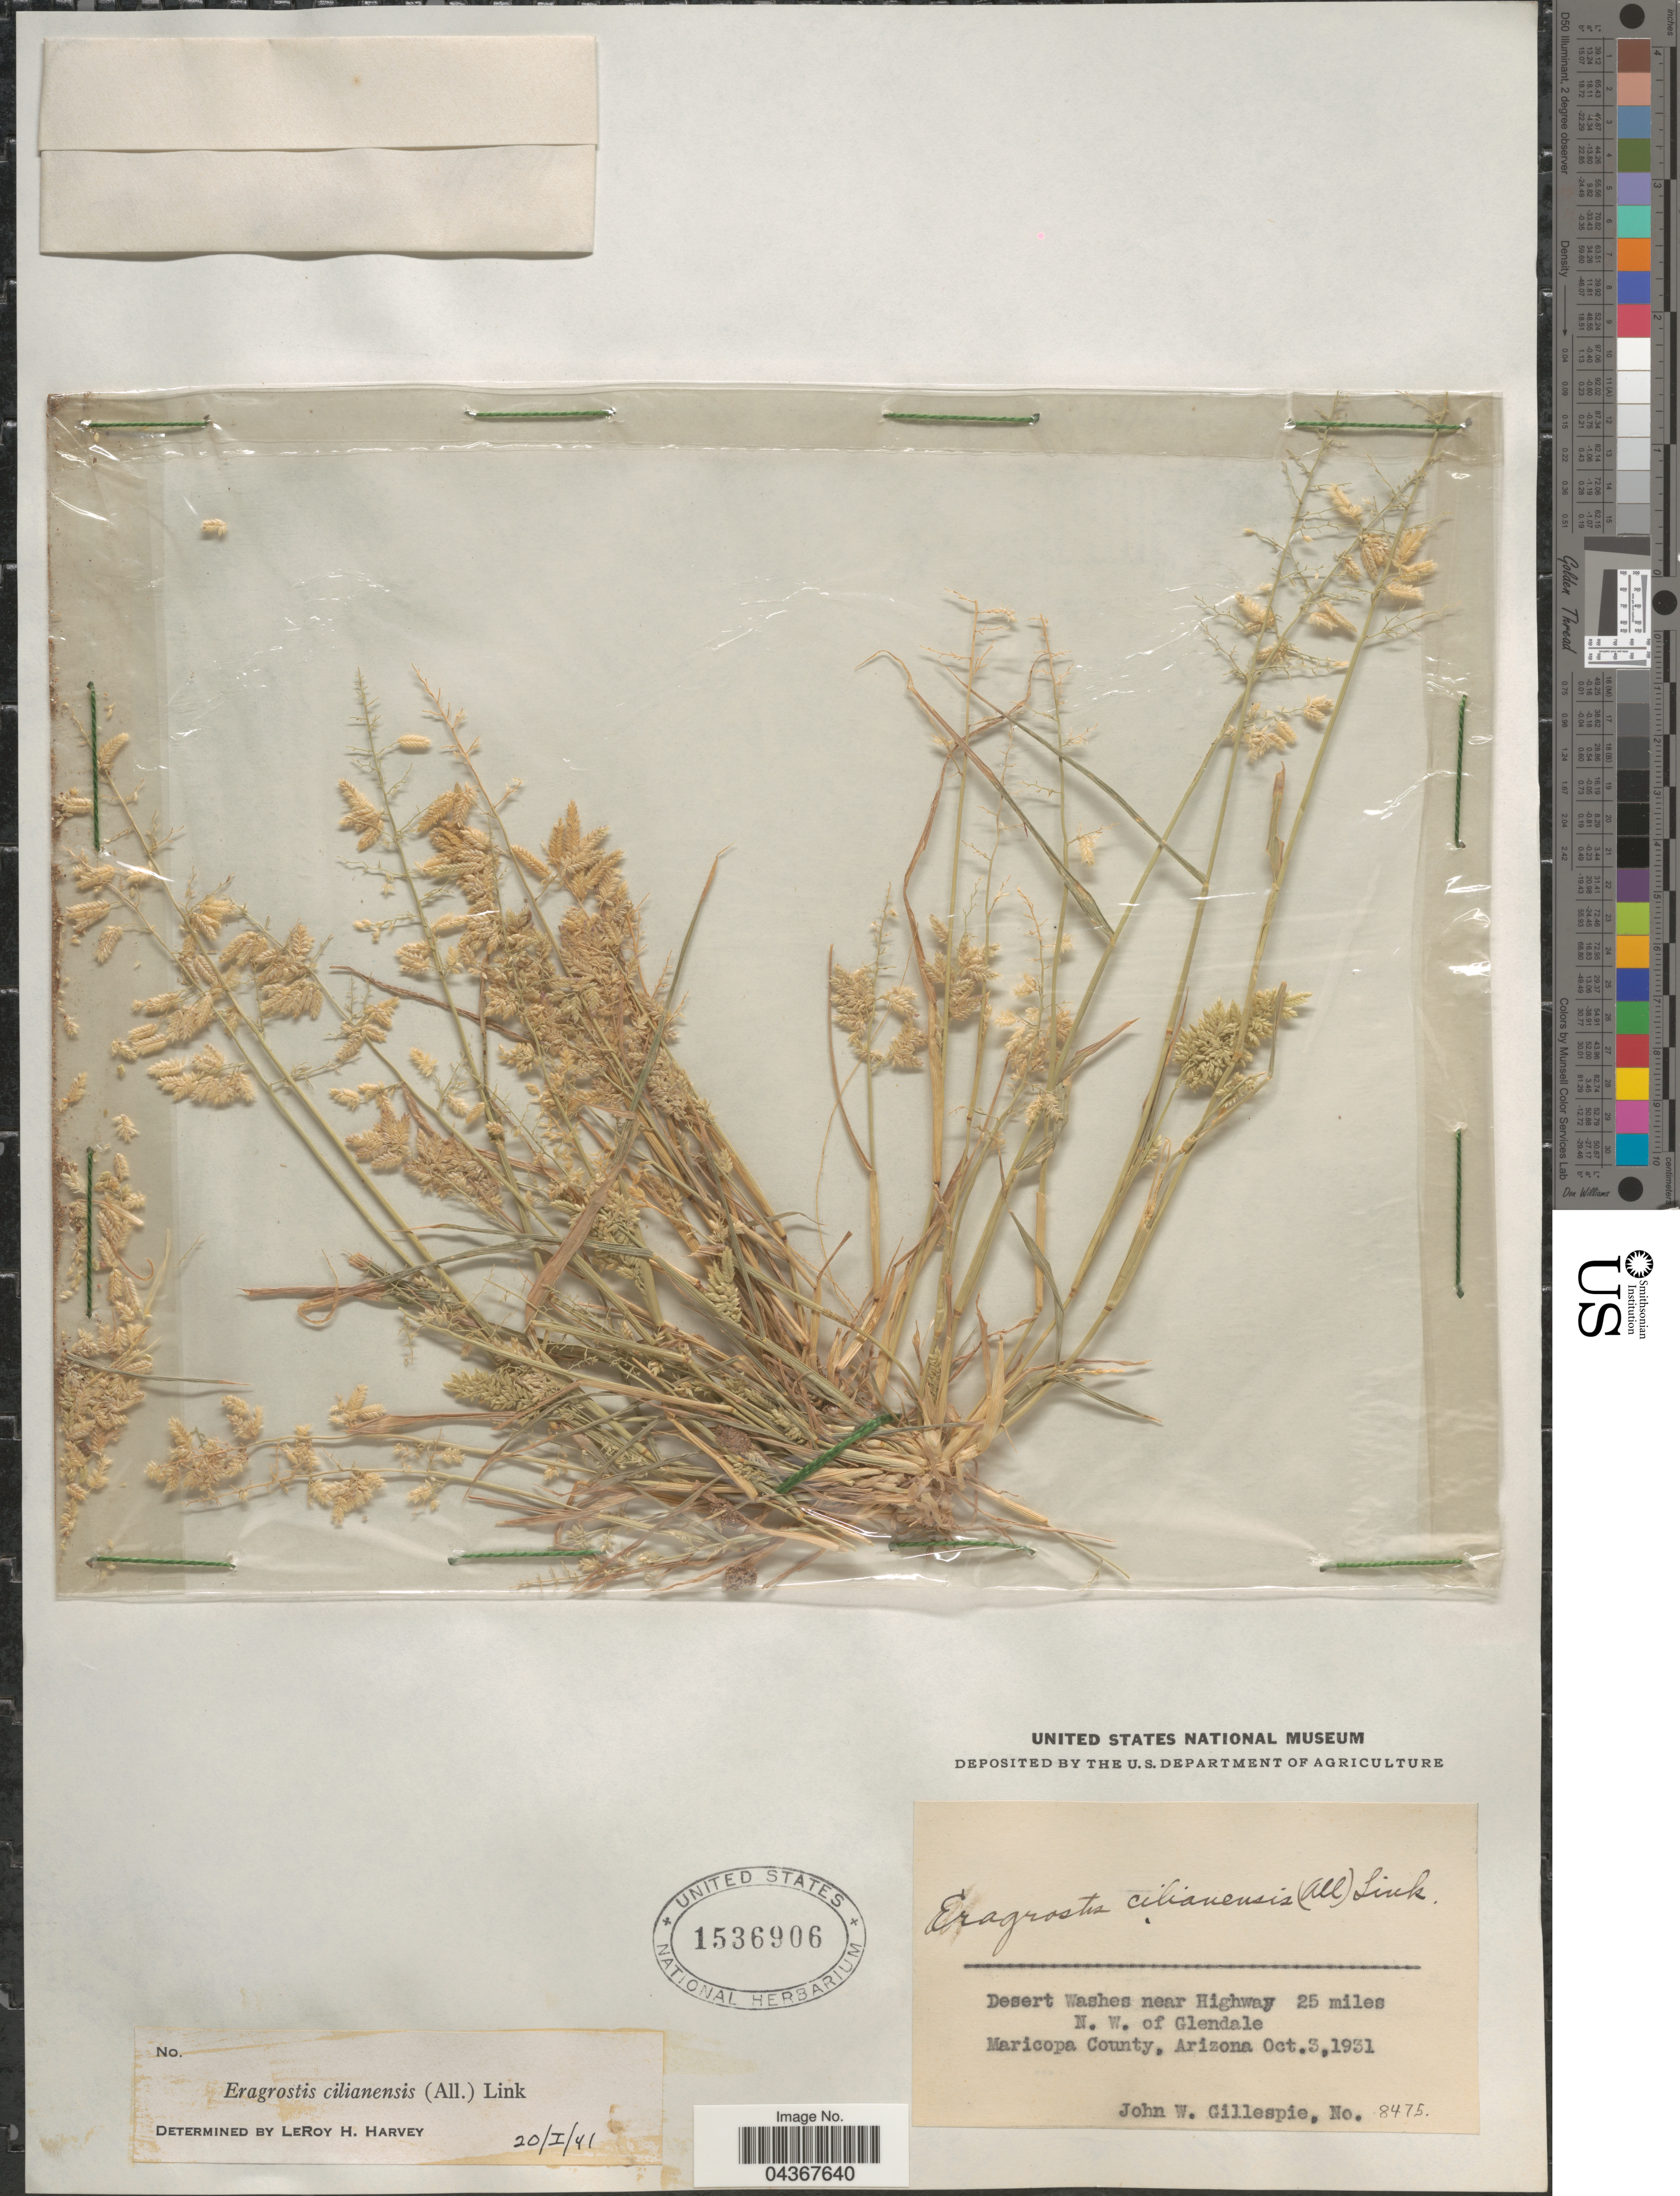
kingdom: Plantae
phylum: Tracheophyta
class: Liliopsida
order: Poales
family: Poaceae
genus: Eragrostis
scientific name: Eragrostis cilianensis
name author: (Bellardi) Vignolo ex Janch.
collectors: J. W. Gillespie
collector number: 8475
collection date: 1931-10-03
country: United States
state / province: Arizona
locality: Desert Washes near Highway 25 miles N. W. of Glendale. Maricopa County.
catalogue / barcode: US 1536906